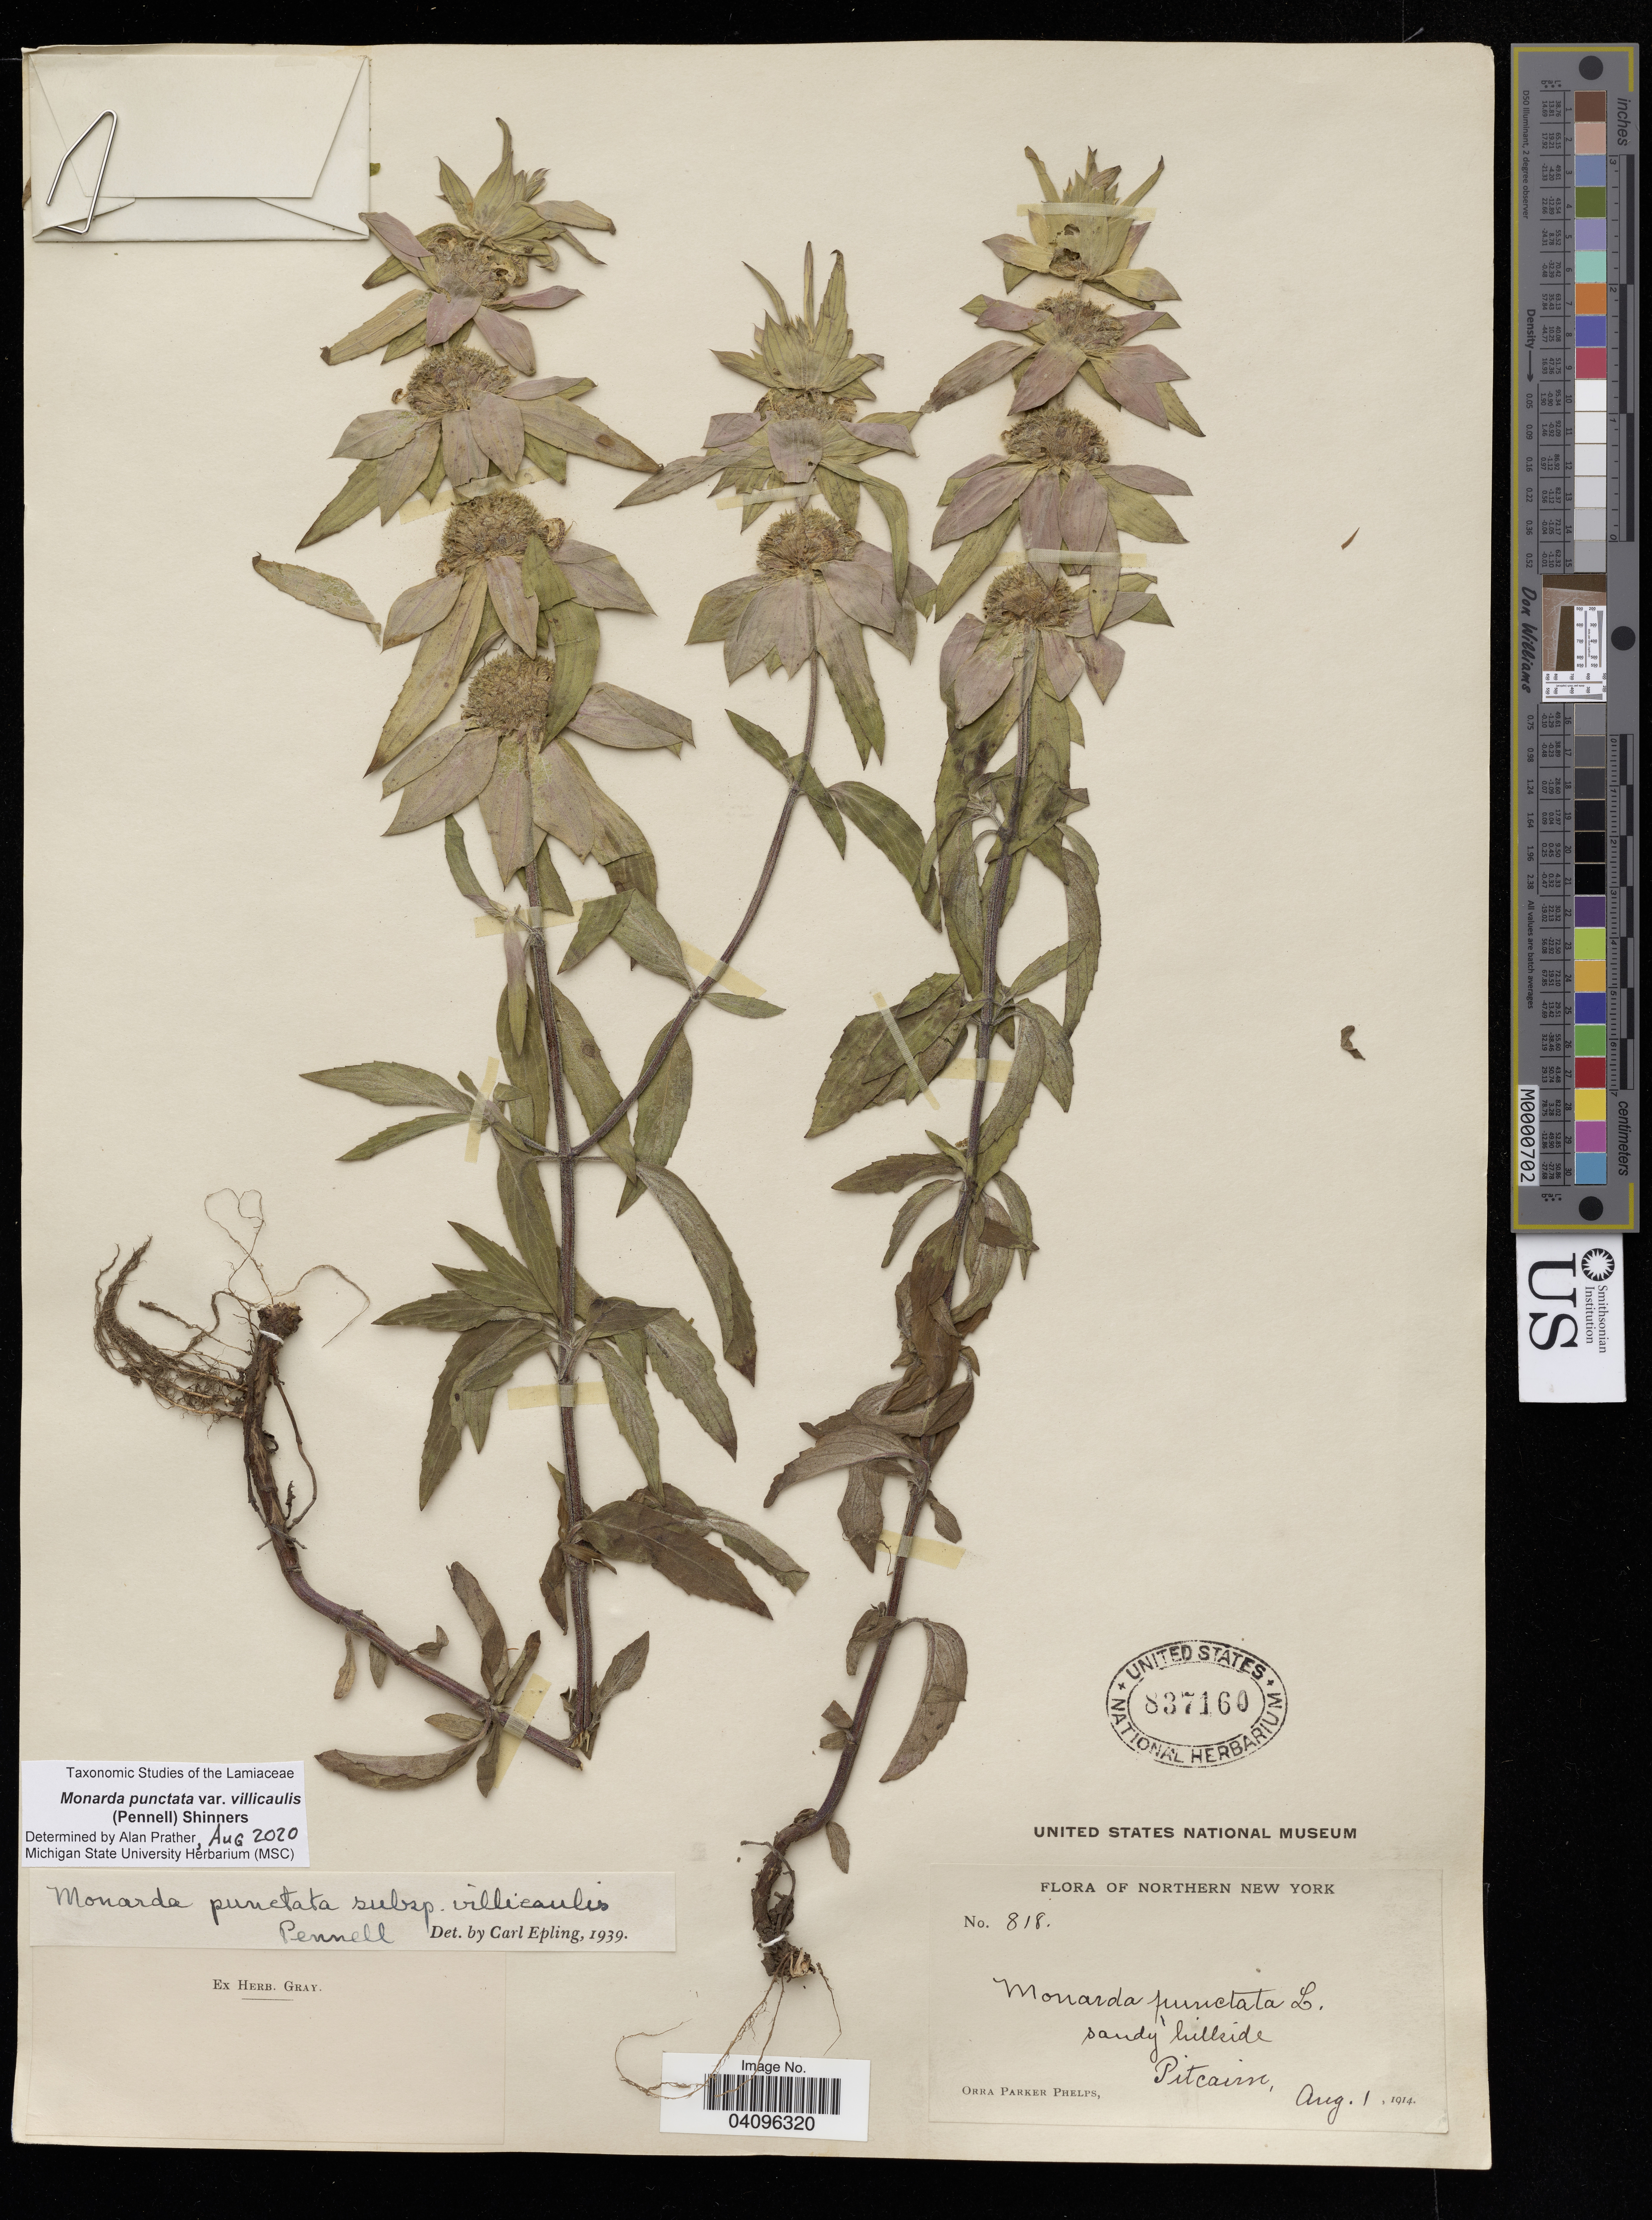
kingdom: Plantae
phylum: Tracheophyta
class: Magnoliopsida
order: Lamiales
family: Lamiaceae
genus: Monarda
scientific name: Monarda punctata var. villicaulis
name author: (Pennell) Shinners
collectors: O. P. Phelps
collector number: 818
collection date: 1914-08-01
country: United States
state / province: New York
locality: Northern New York. Pitcairn.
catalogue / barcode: US 837160